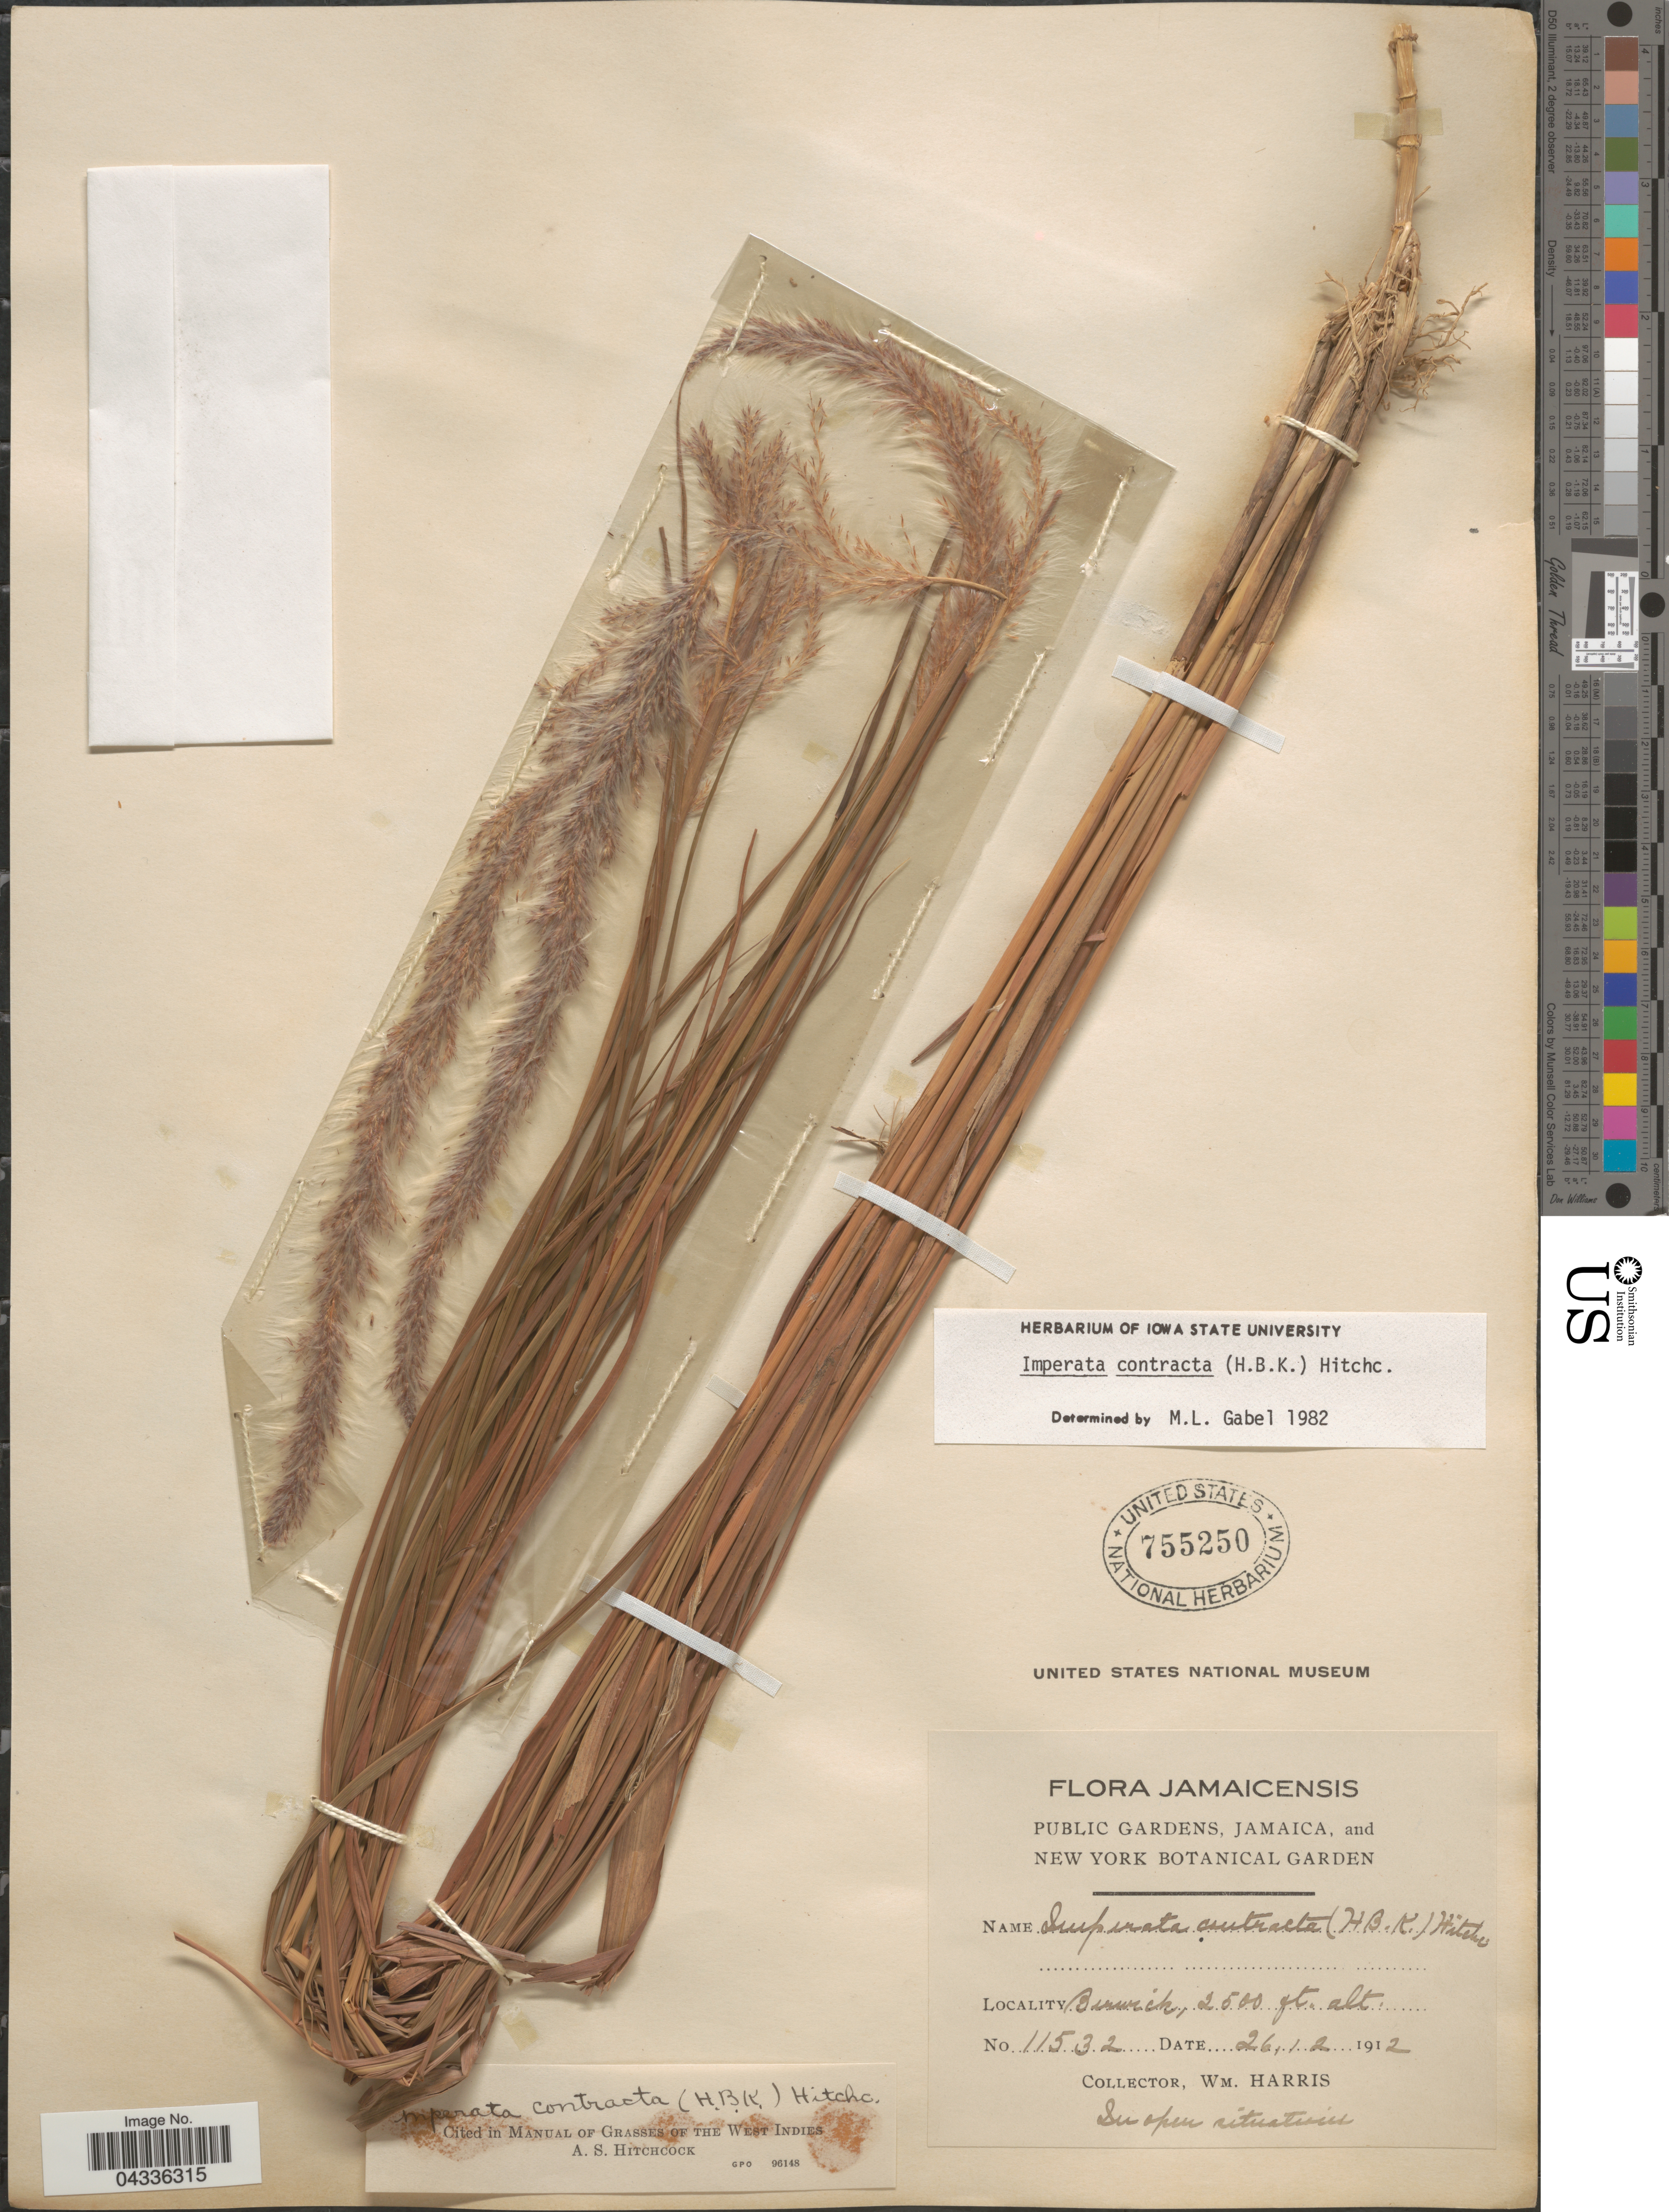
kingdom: Plantae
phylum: Tracheophyta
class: Liliopsida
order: Poales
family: Poaceae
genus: Imperata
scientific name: Imperata contracta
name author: (Kunth) Hitchc.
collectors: W. H. Harris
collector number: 11532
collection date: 1912-12-26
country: Jamaica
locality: Jamaicensis. Berwick.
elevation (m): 762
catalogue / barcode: US 755250